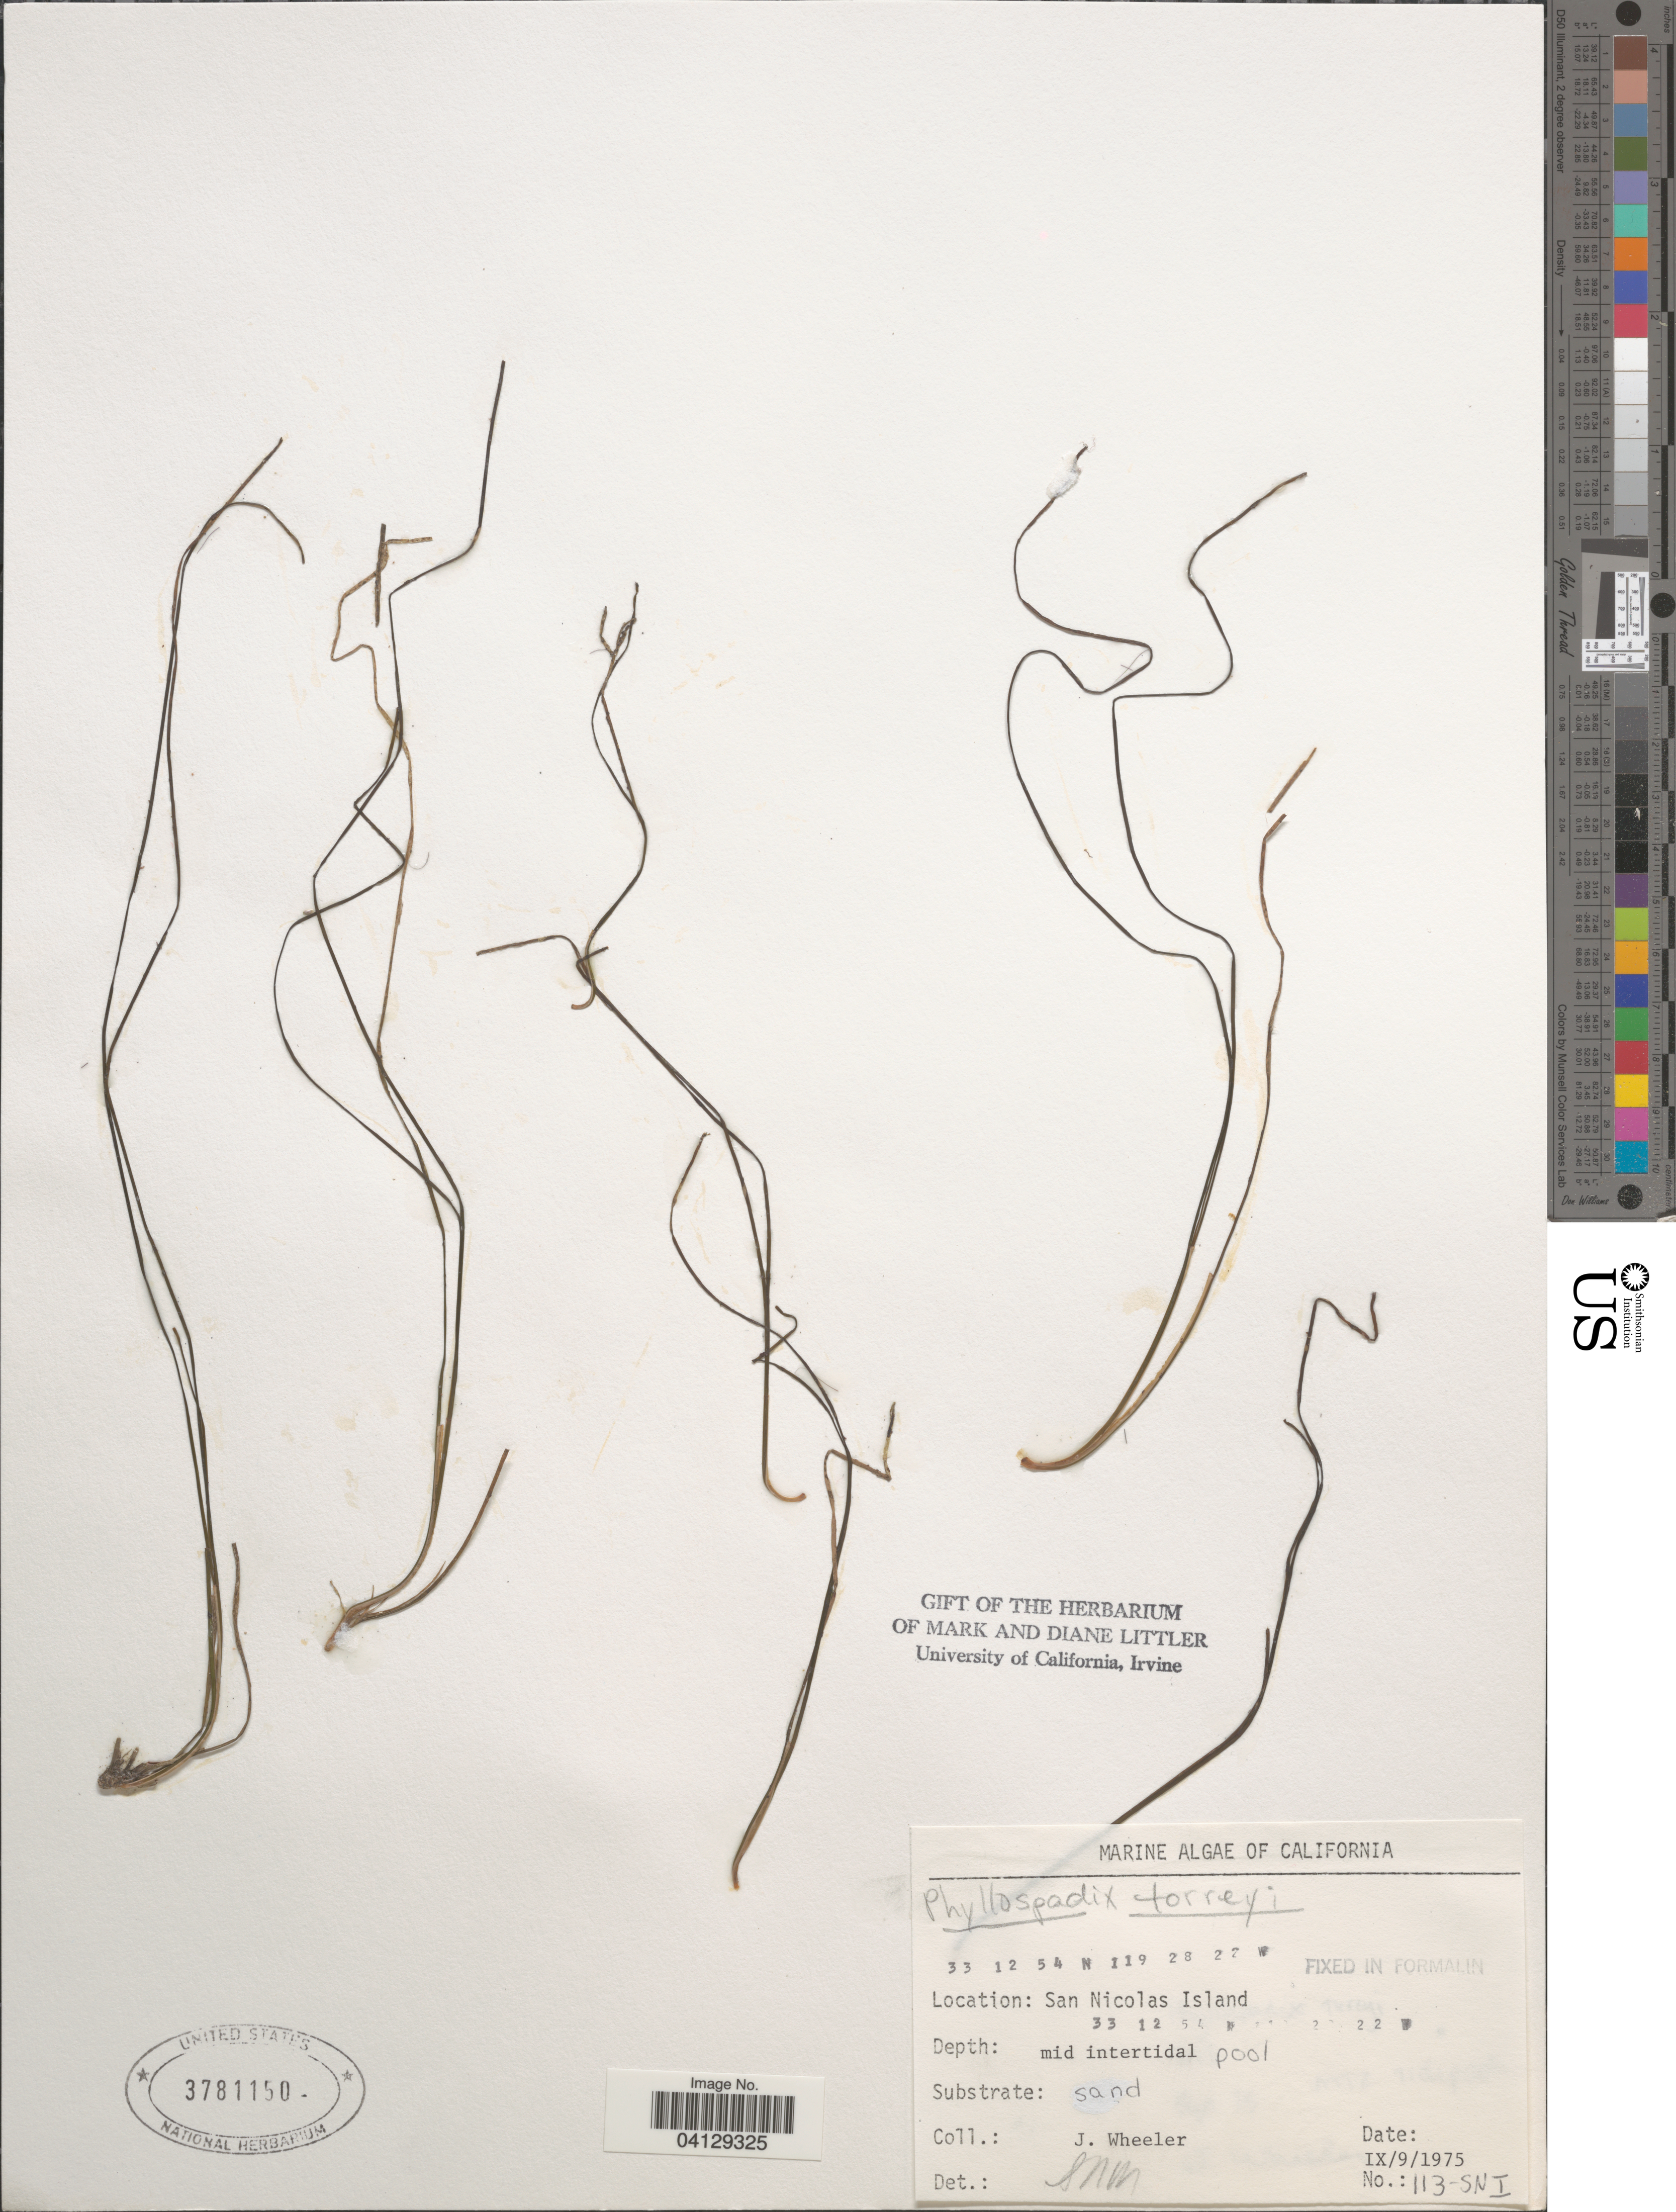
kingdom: Plantae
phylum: Tracheophyta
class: Liliopsida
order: Alismatales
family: Zosteraceae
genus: Phyllospadix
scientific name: Phyllospadix torreyi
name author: S. Watson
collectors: J. Wheeler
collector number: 113-SNI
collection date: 1975-09-09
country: United States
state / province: California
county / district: Ventura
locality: San Nicolas Island.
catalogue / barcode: US 3781150